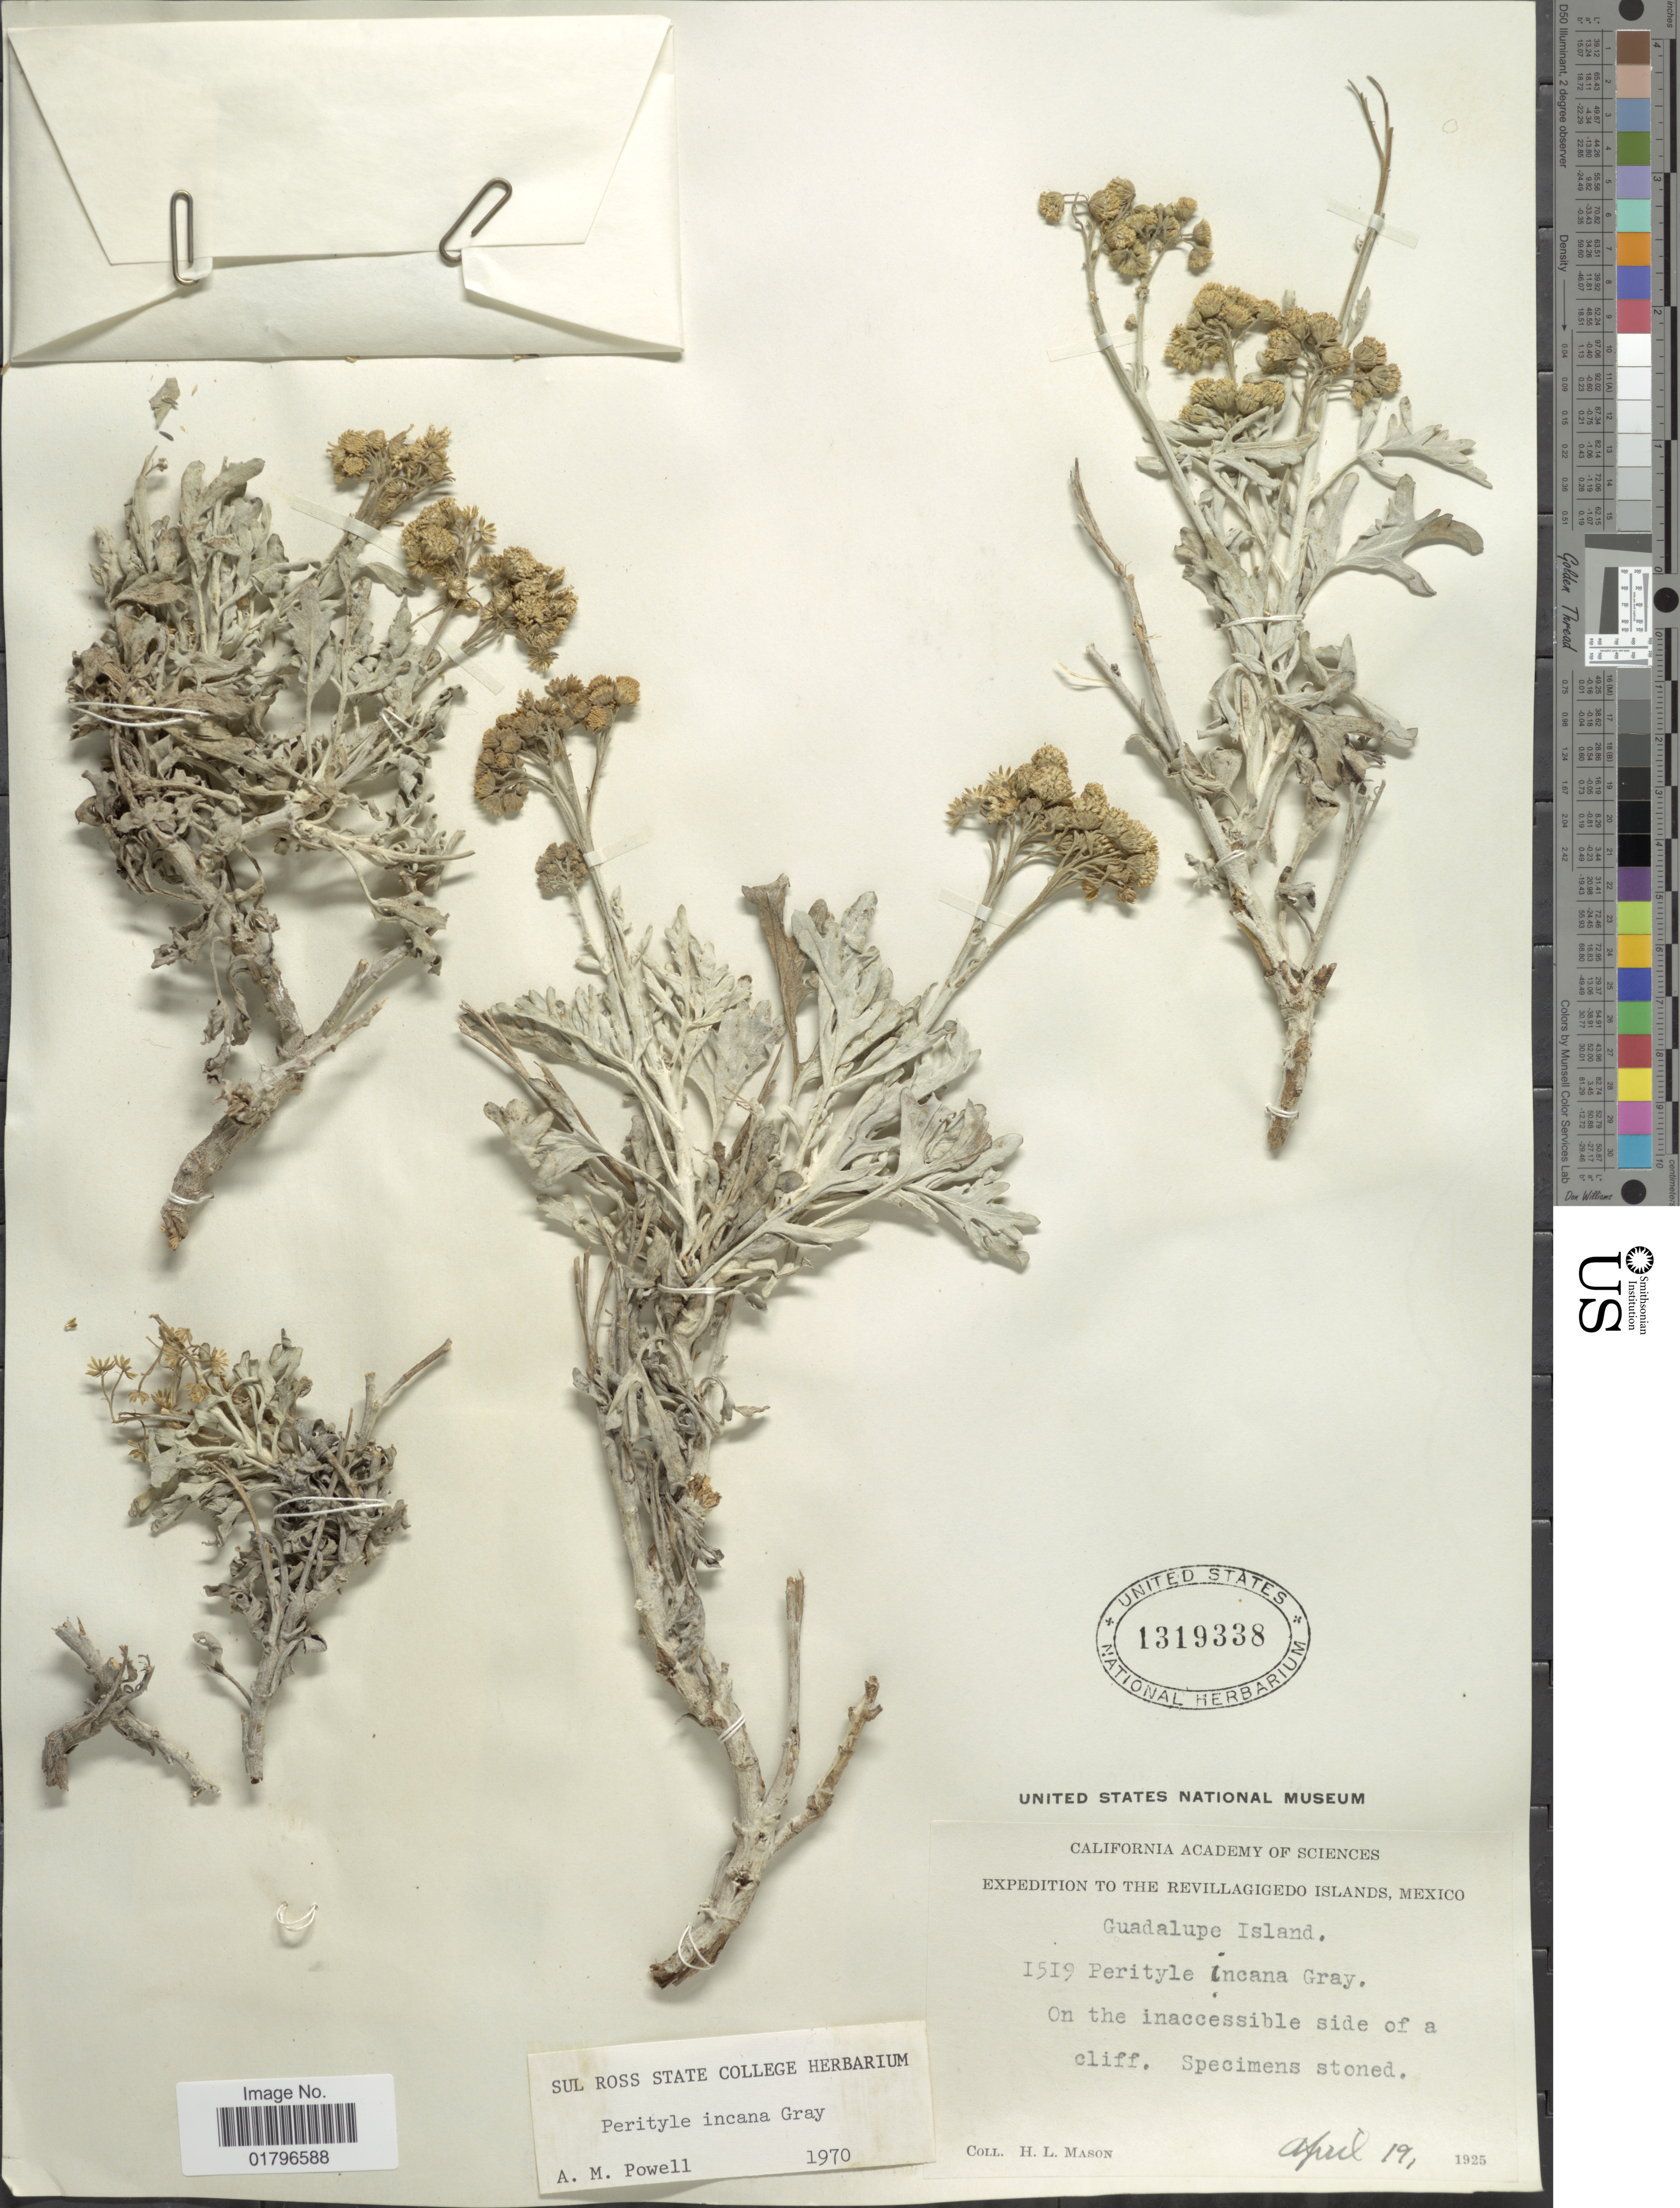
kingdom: Plantae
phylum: Tracheophyta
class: Magnoliopsida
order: Asterales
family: Asteraceae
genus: Perityle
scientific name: Perityle incana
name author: A. Gray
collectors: H. L. Mason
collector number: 1518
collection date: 1925-04-19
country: Mexico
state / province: Colima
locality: Revillagigedo Islands, Guadaluoe Island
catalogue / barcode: US 1319338